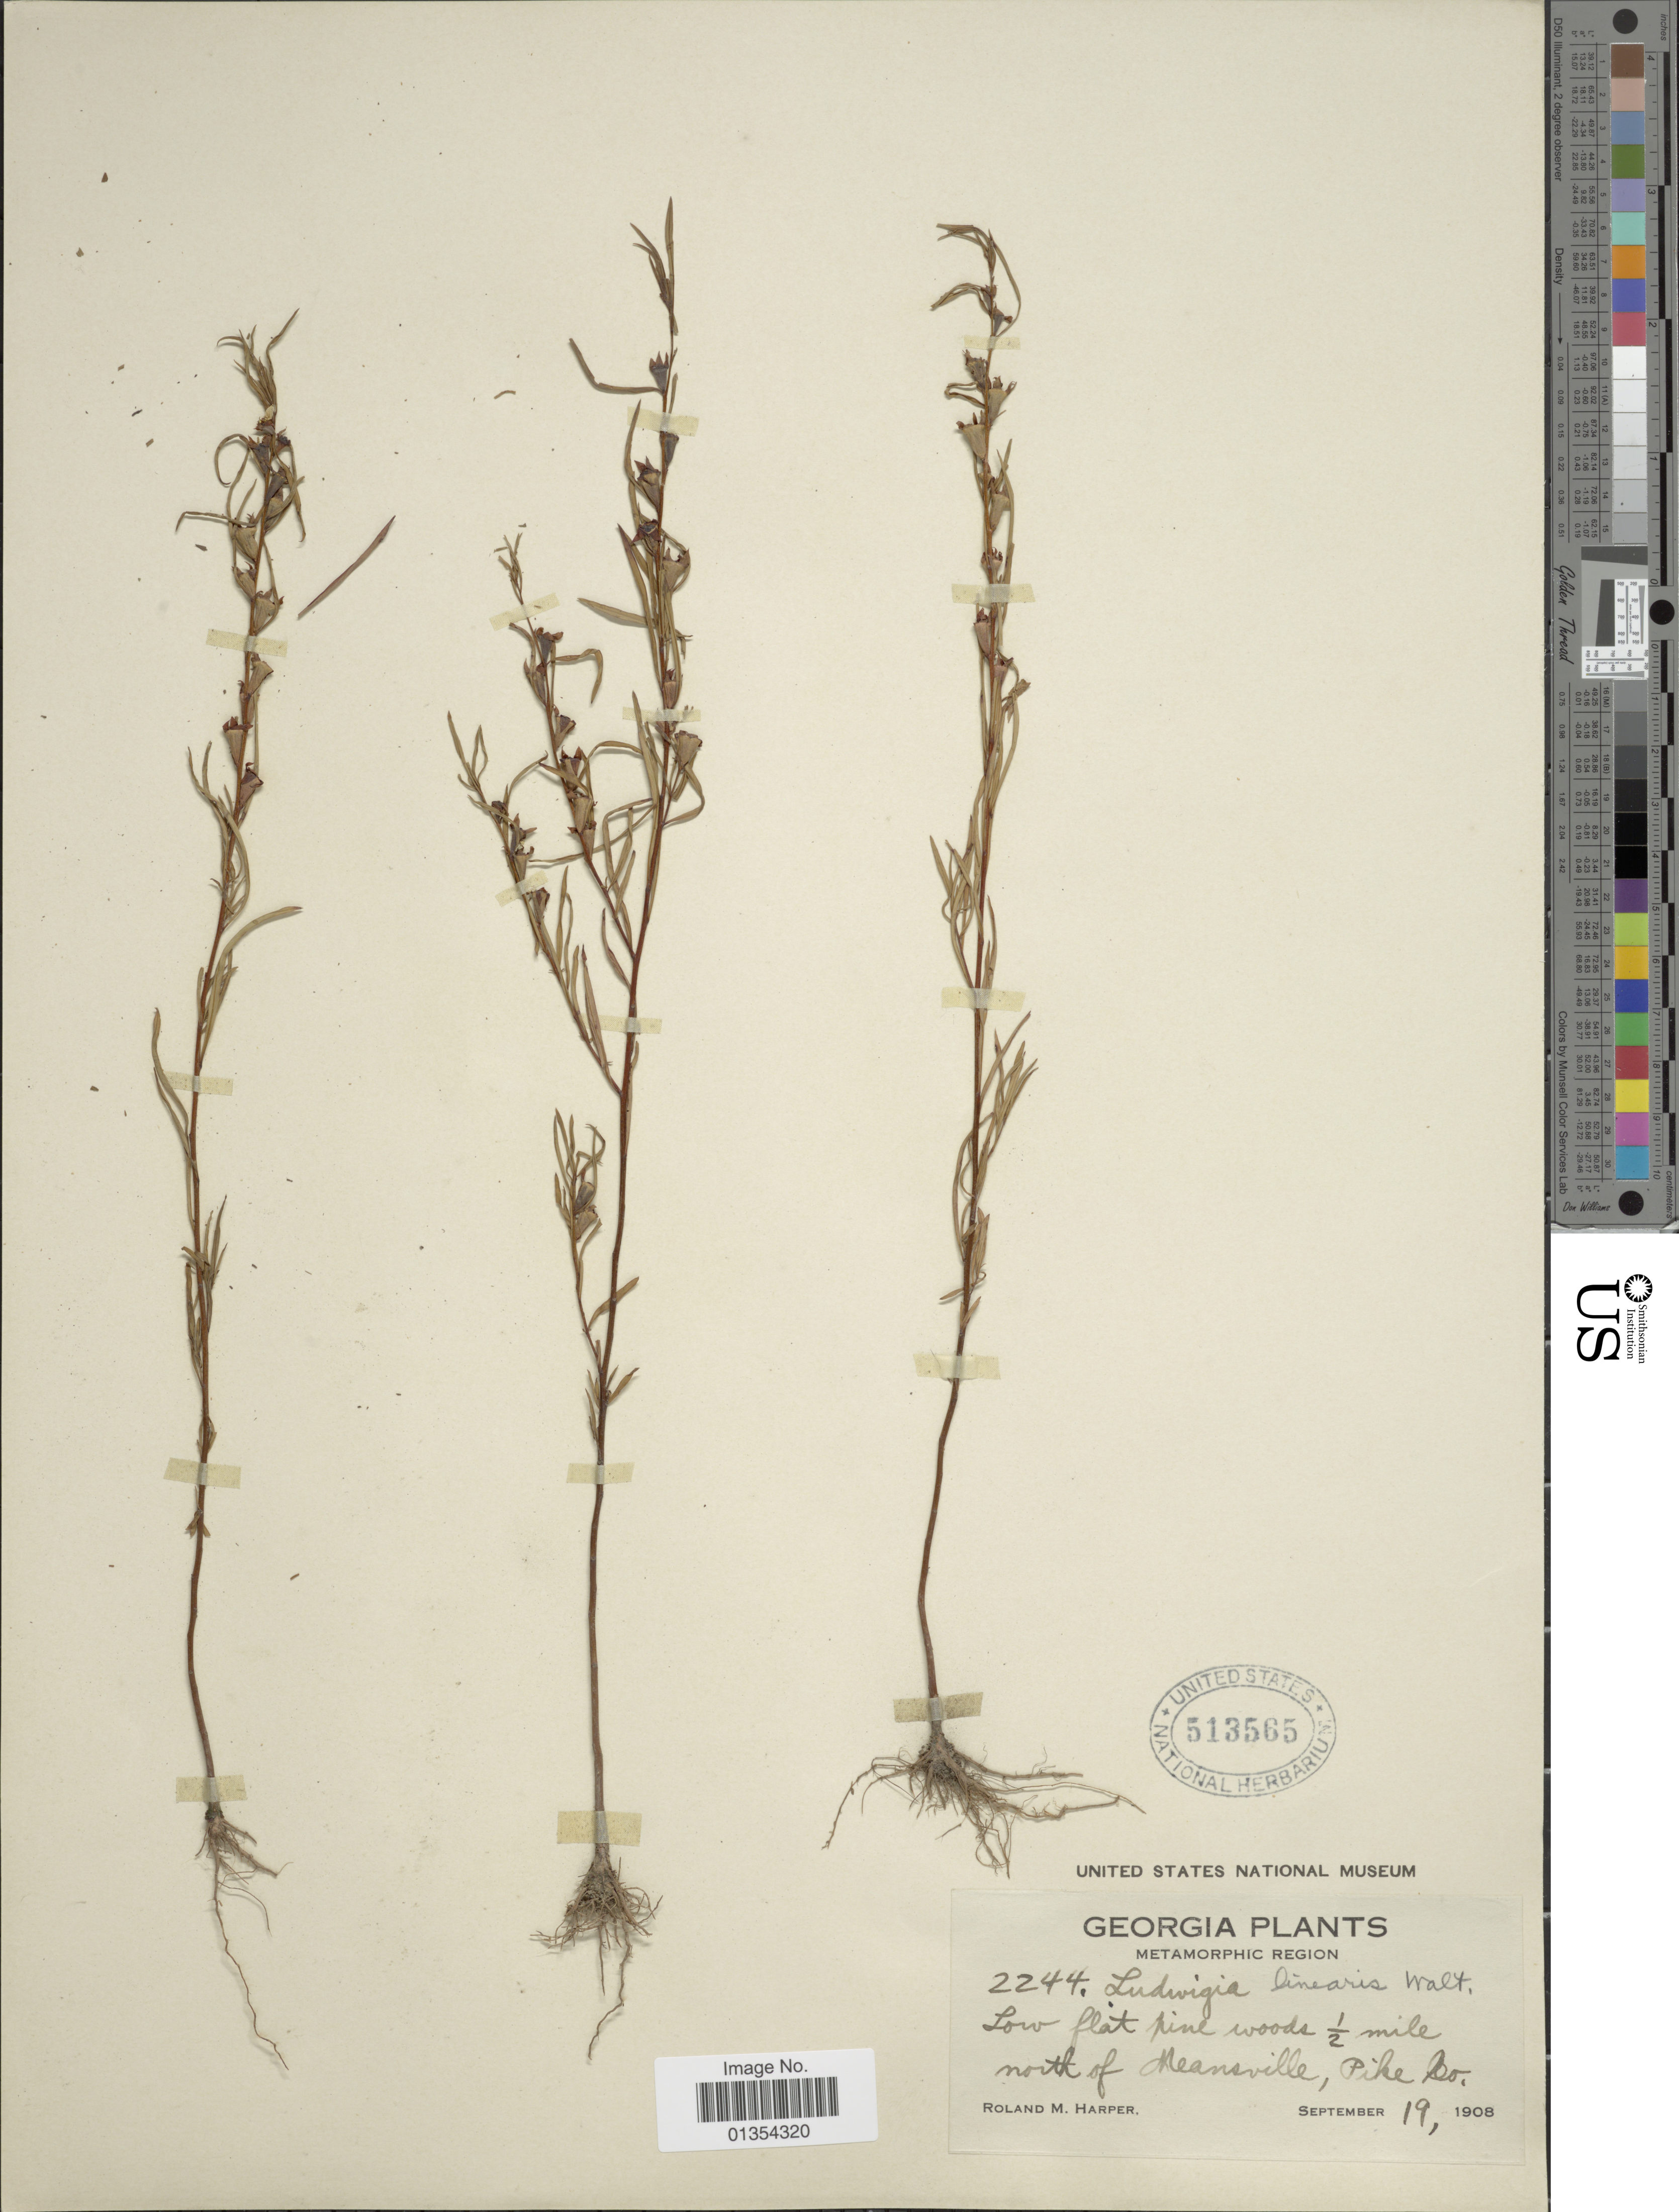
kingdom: Plantae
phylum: Tracheophyta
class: Magnoliopsida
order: Myrtales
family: Onagraceae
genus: Ludwigia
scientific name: Ludwigia linearis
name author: Walter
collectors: R. M. Harper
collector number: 2244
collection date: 1908-09-19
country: United States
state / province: Georgia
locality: Metamorphic Region, ½ mile north of Meansville, Pike Co.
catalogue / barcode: US 513565